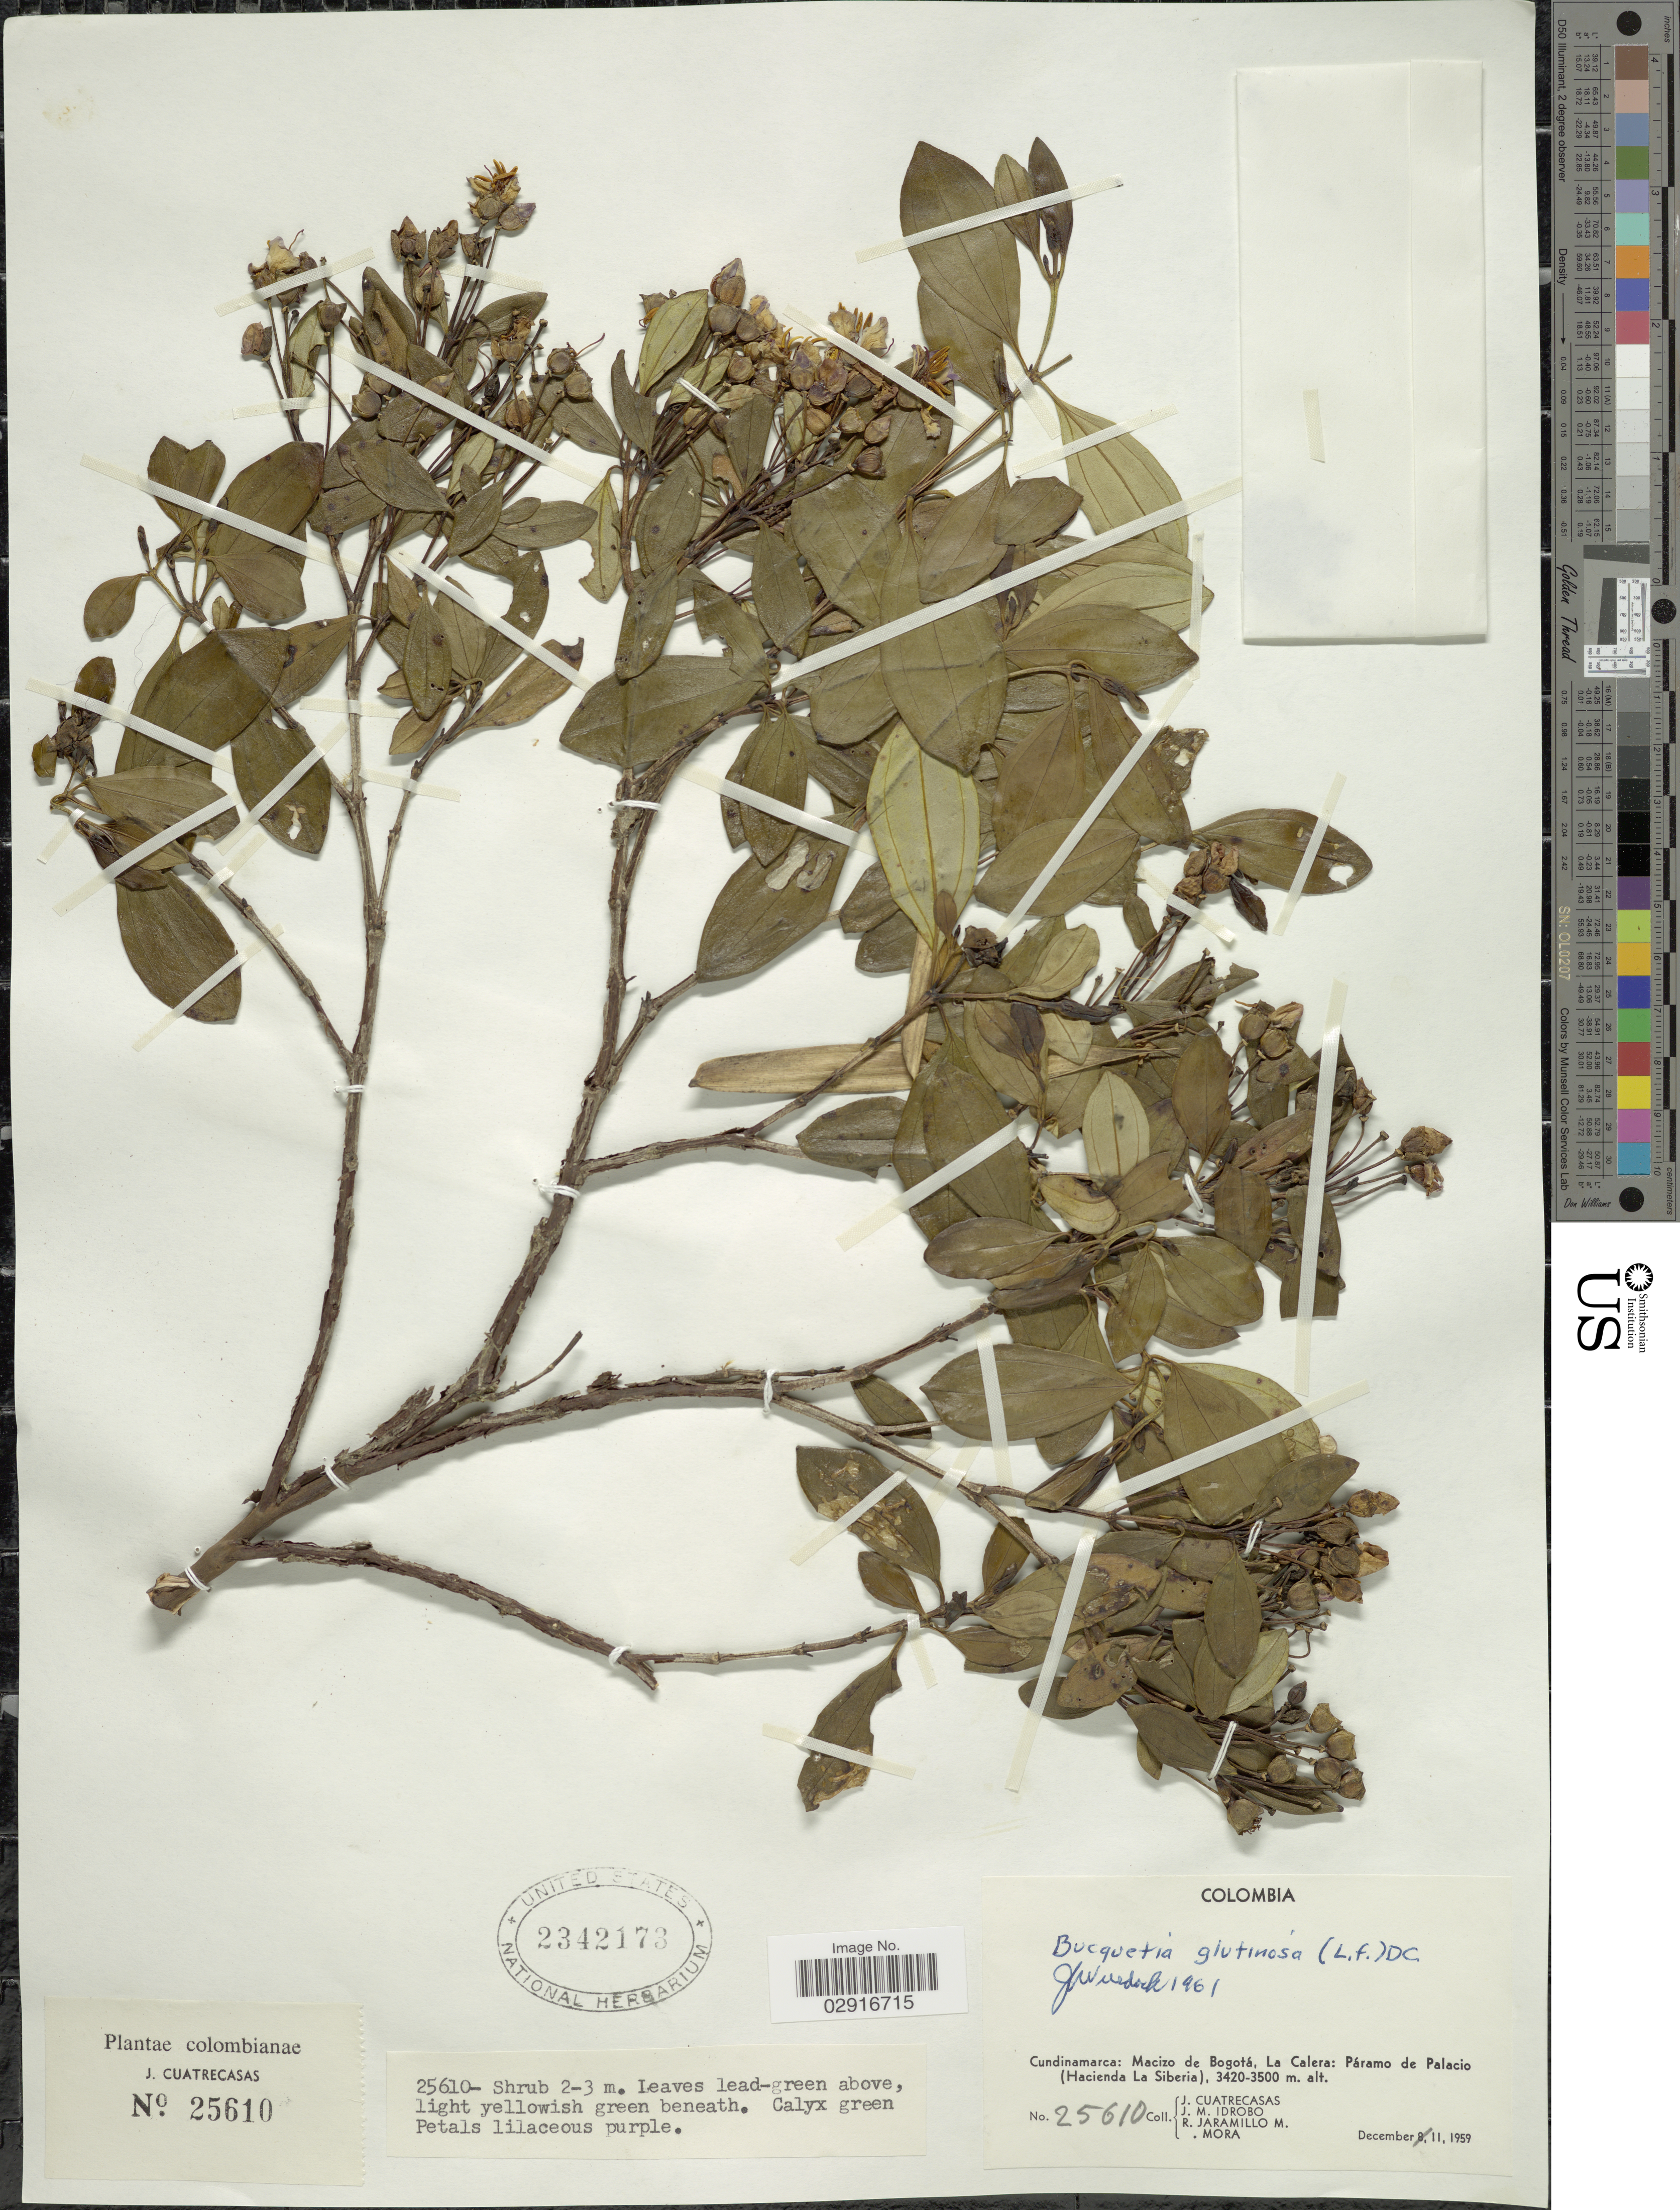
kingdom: Plantae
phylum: Tracheophyta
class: Magnoliopsida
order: Myrtales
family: Melastomataceae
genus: Bucquetia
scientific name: Bucquetia glutinosa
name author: DC.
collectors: J. Cuatrecasas, J. M. Idrobo, R. Jaramillo M. & Mora, --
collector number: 25610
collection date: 1959-12-11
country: Colombia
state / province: Cundinamarca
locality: Macizo de Bogotá, La Calera: Páramo de Palacio (Hacienda La Siberia).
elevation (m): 3420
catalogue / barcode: US 2342173